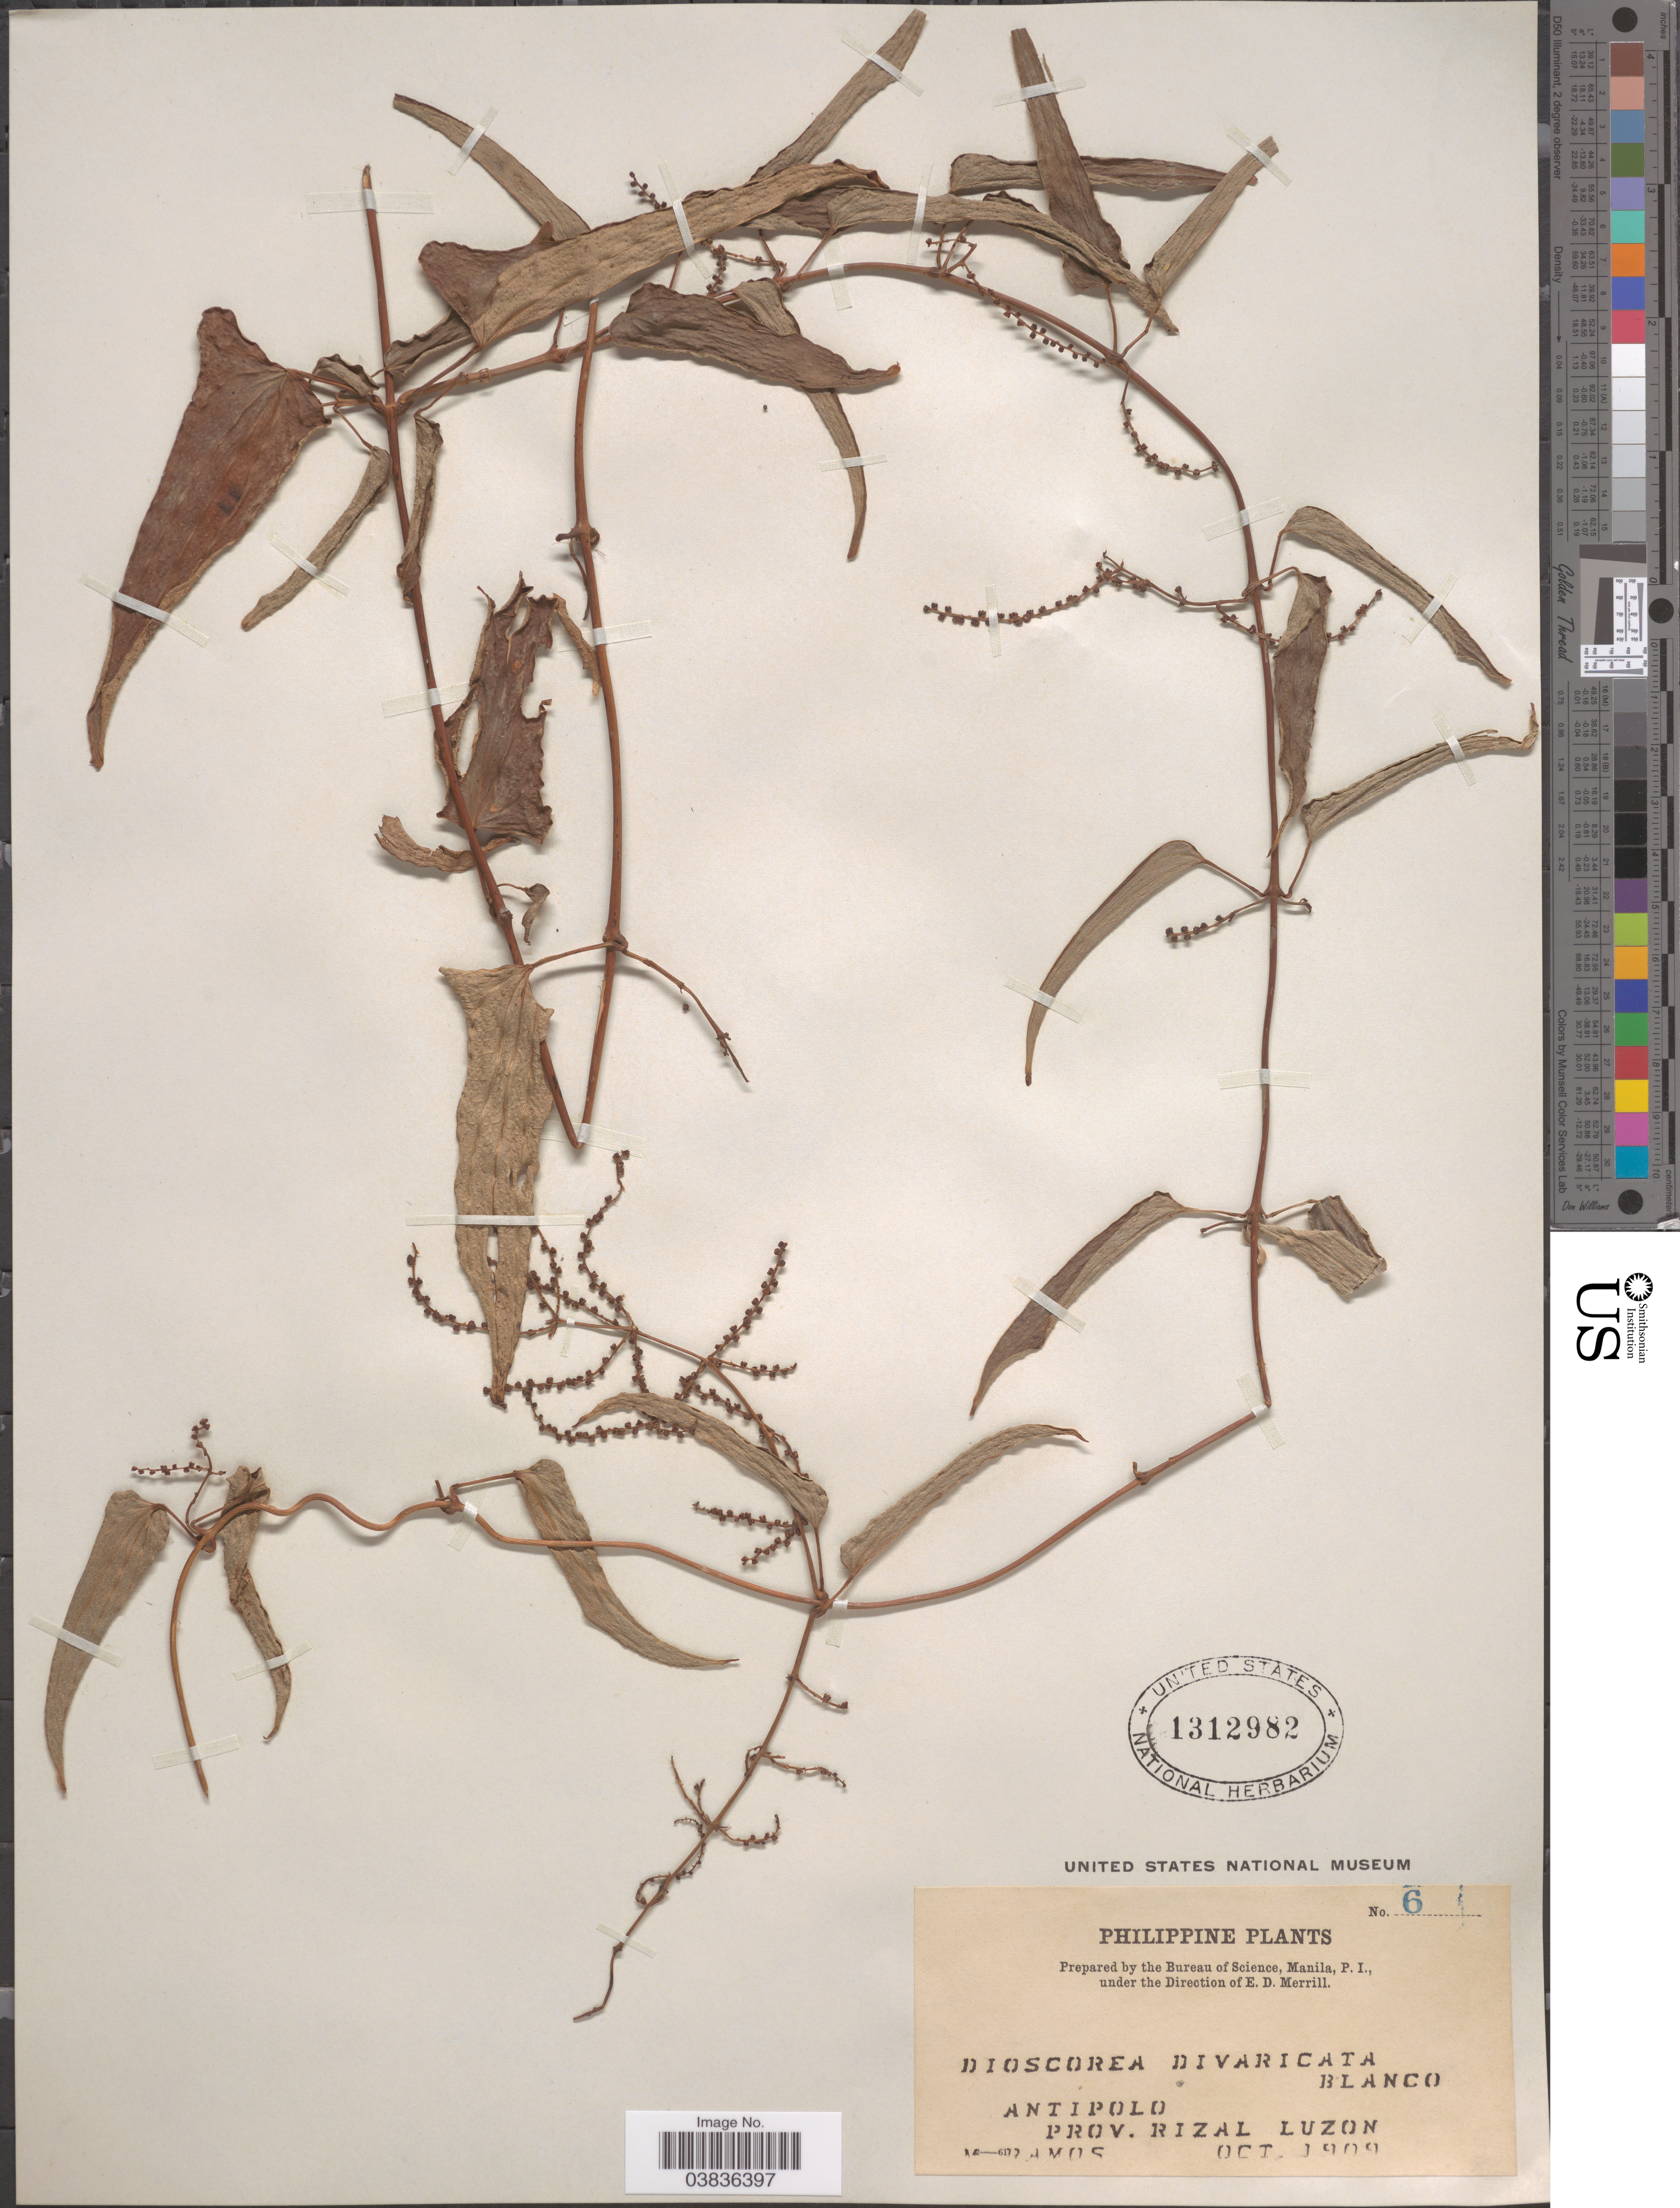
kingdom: Plantae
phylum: Tracheophyta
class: Liliopsida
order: Dioscoreales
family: Dioscoreaceae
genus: Dioscorea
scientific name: Dioscorea divaricata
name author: Blanco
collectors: M. Ramos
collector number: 6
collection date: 1909-10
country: Philippines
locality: Antipolo. Prov. Rizal. Luzon.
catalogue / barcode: US 1312982